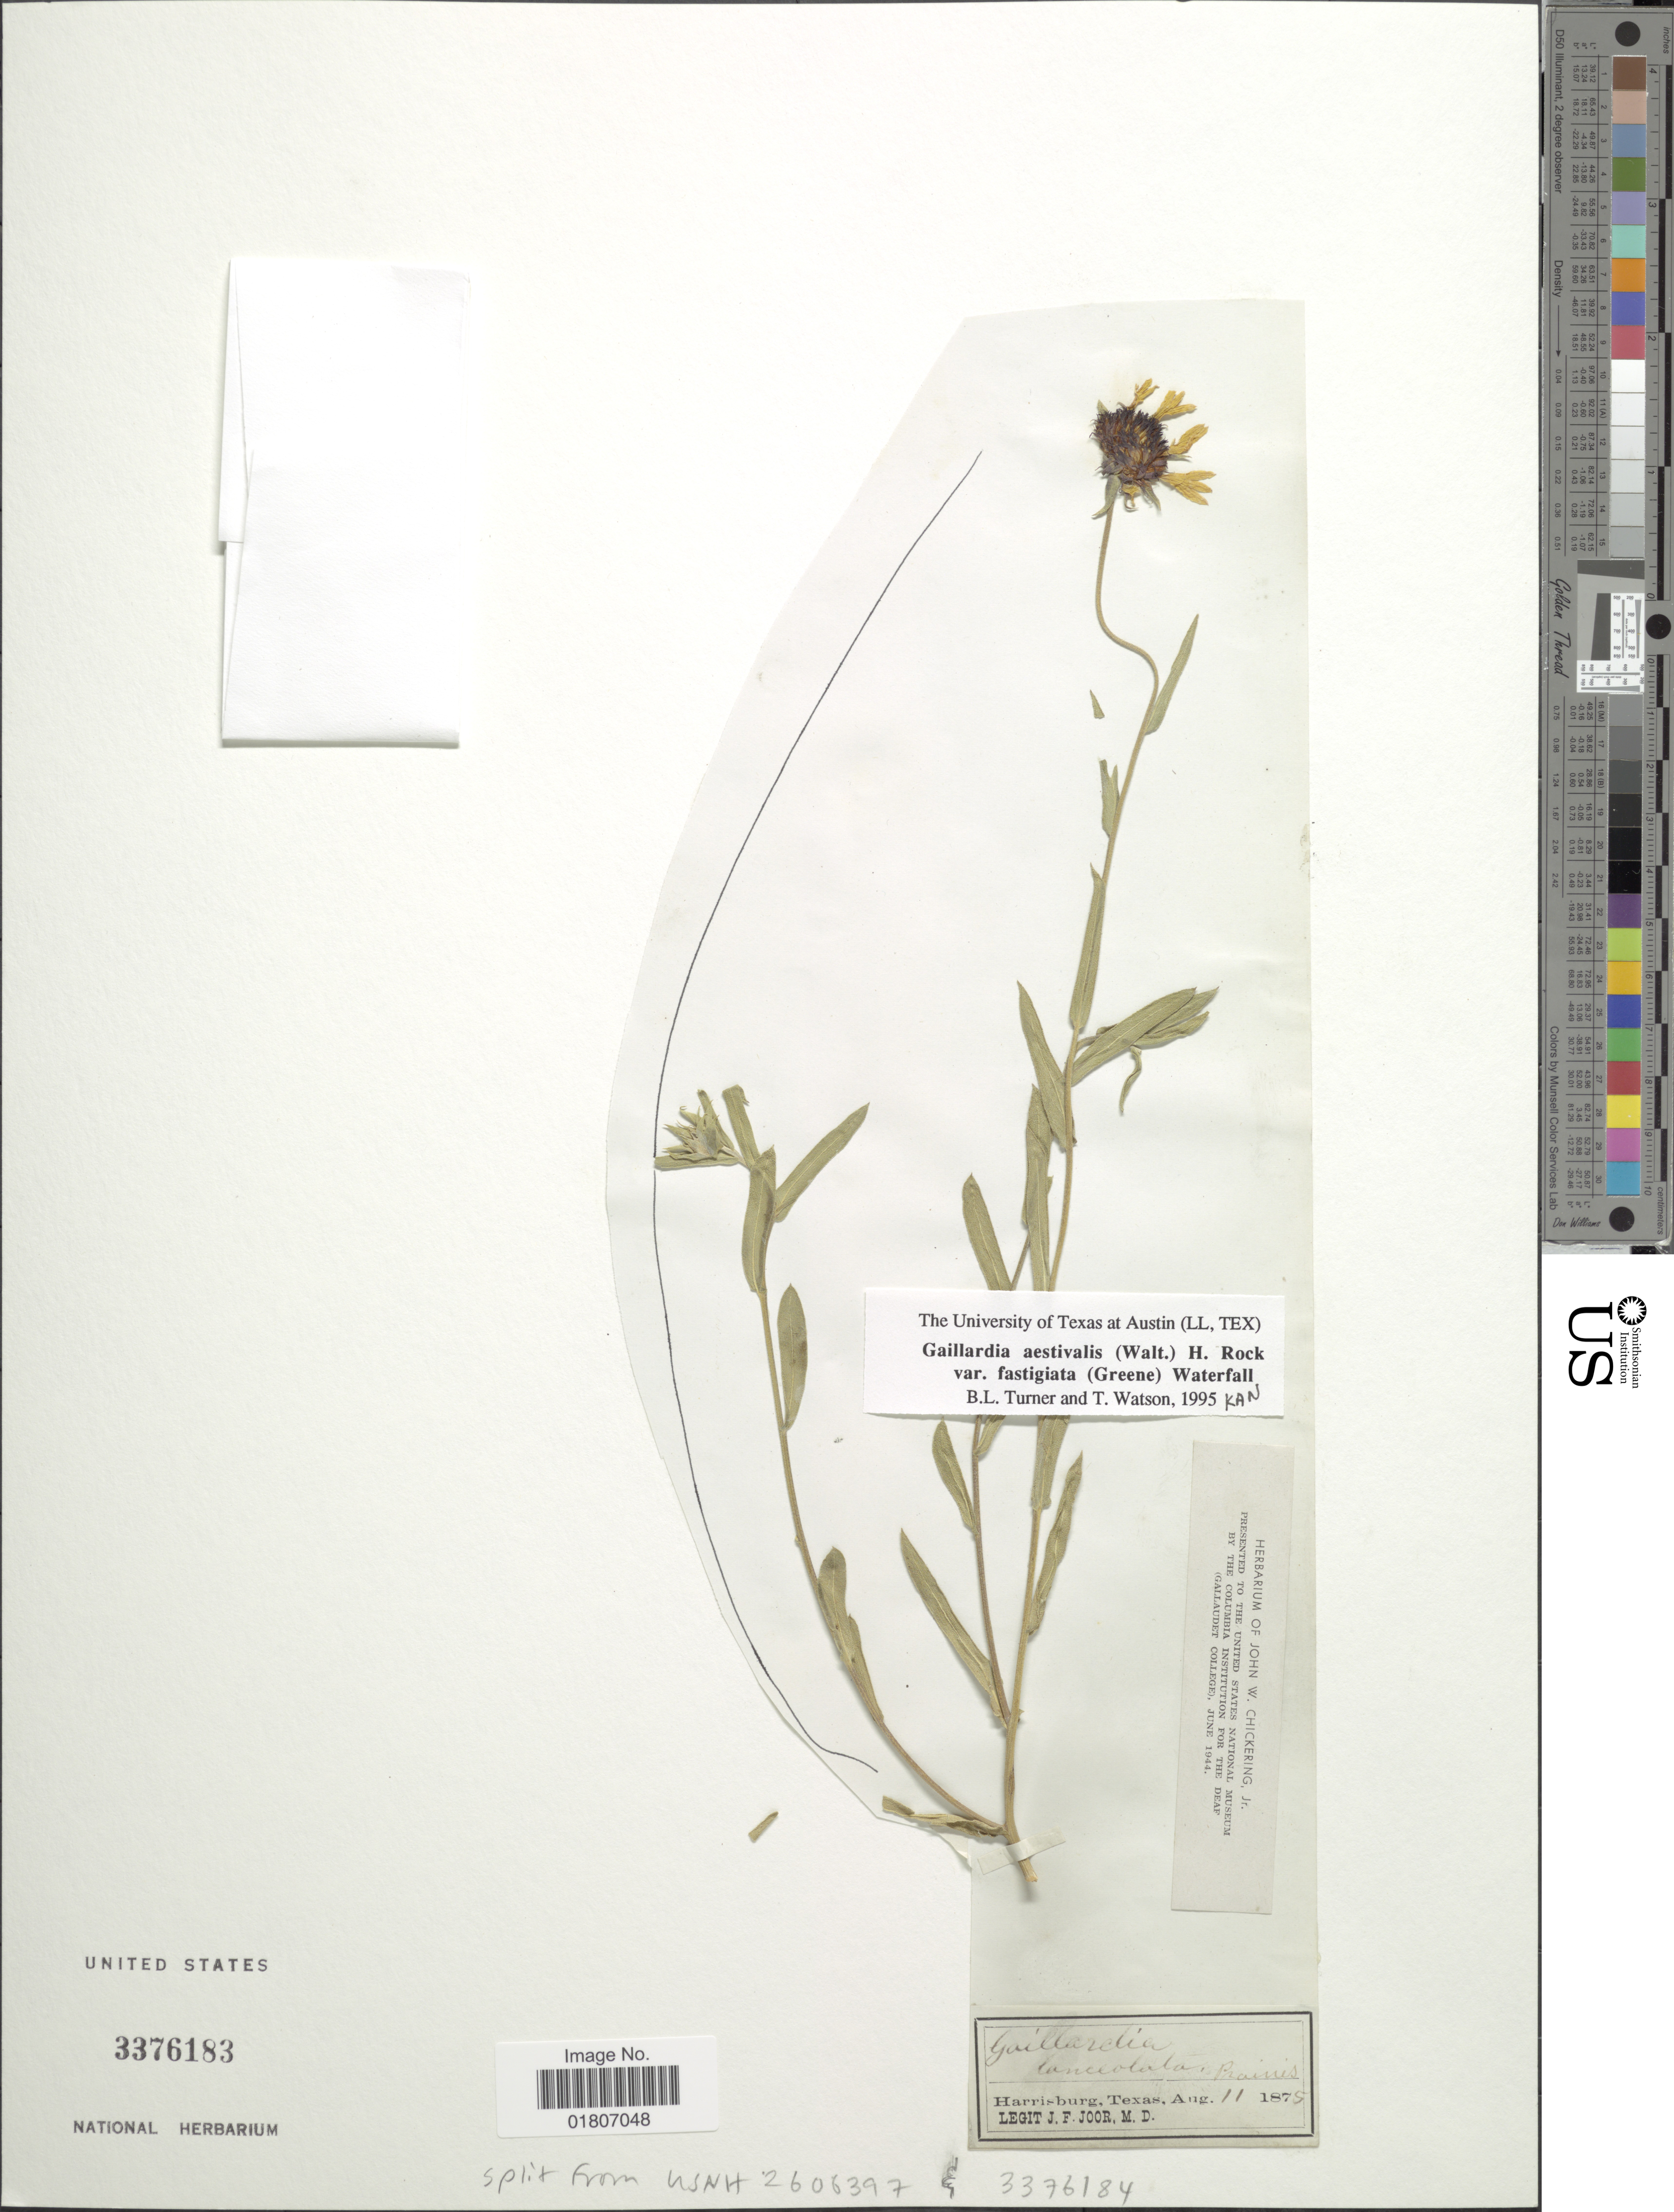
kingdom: Plantae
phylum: Tracheophyta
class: Magnoliopsida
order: Asterales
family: Asteraceae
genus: Gaillardia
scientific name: Gaillardia aestivalis var. fastigiata (indet)?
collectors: J. F. Joor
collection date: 1879-08-11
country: United States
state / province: Texas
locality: Harrisburg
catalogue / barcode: US 3376183